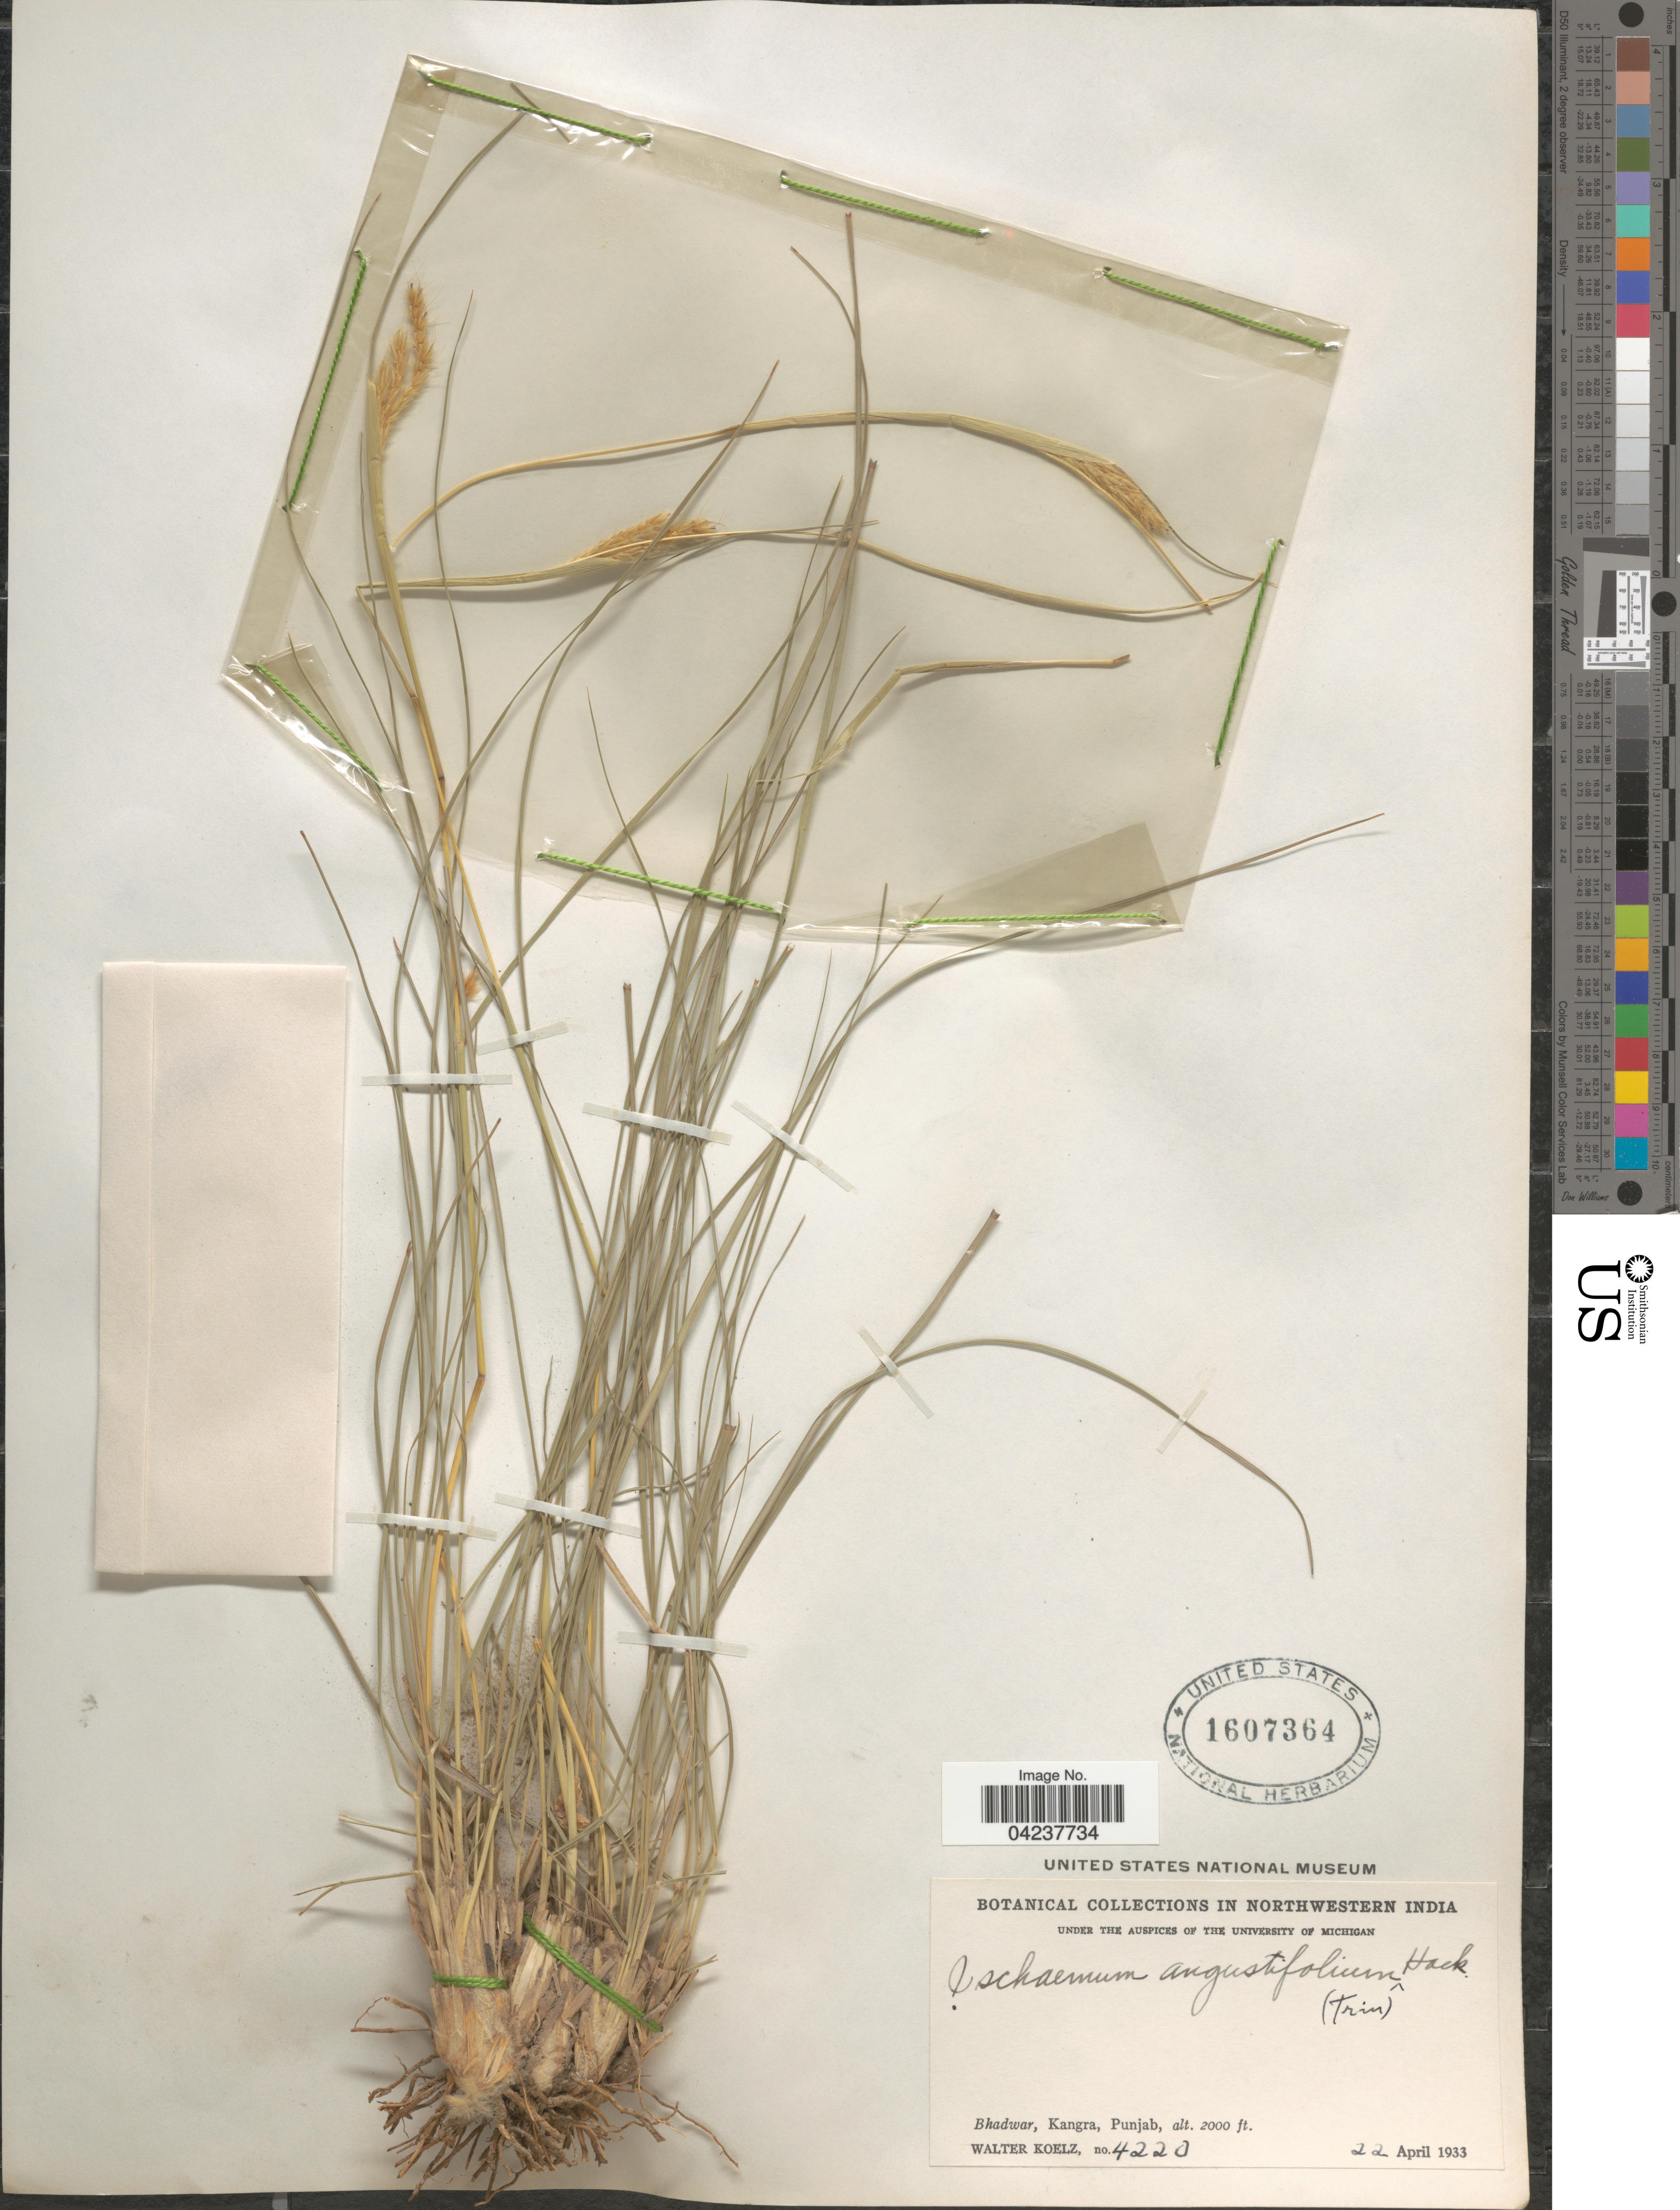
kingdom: Plantae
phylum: Tracheophyta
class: Liliopsida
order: Poales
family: Poaceae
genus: Eulaliopsis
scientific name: Eulaliopsis binata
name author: (Retz.) C. E. Hubb.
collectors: W. N. Koelz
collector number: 4220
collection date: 1933-04-22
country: India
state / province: Punjab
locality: Northwestern India. Bhadwar, Kangra.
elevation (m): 610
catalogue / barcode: US 1607364